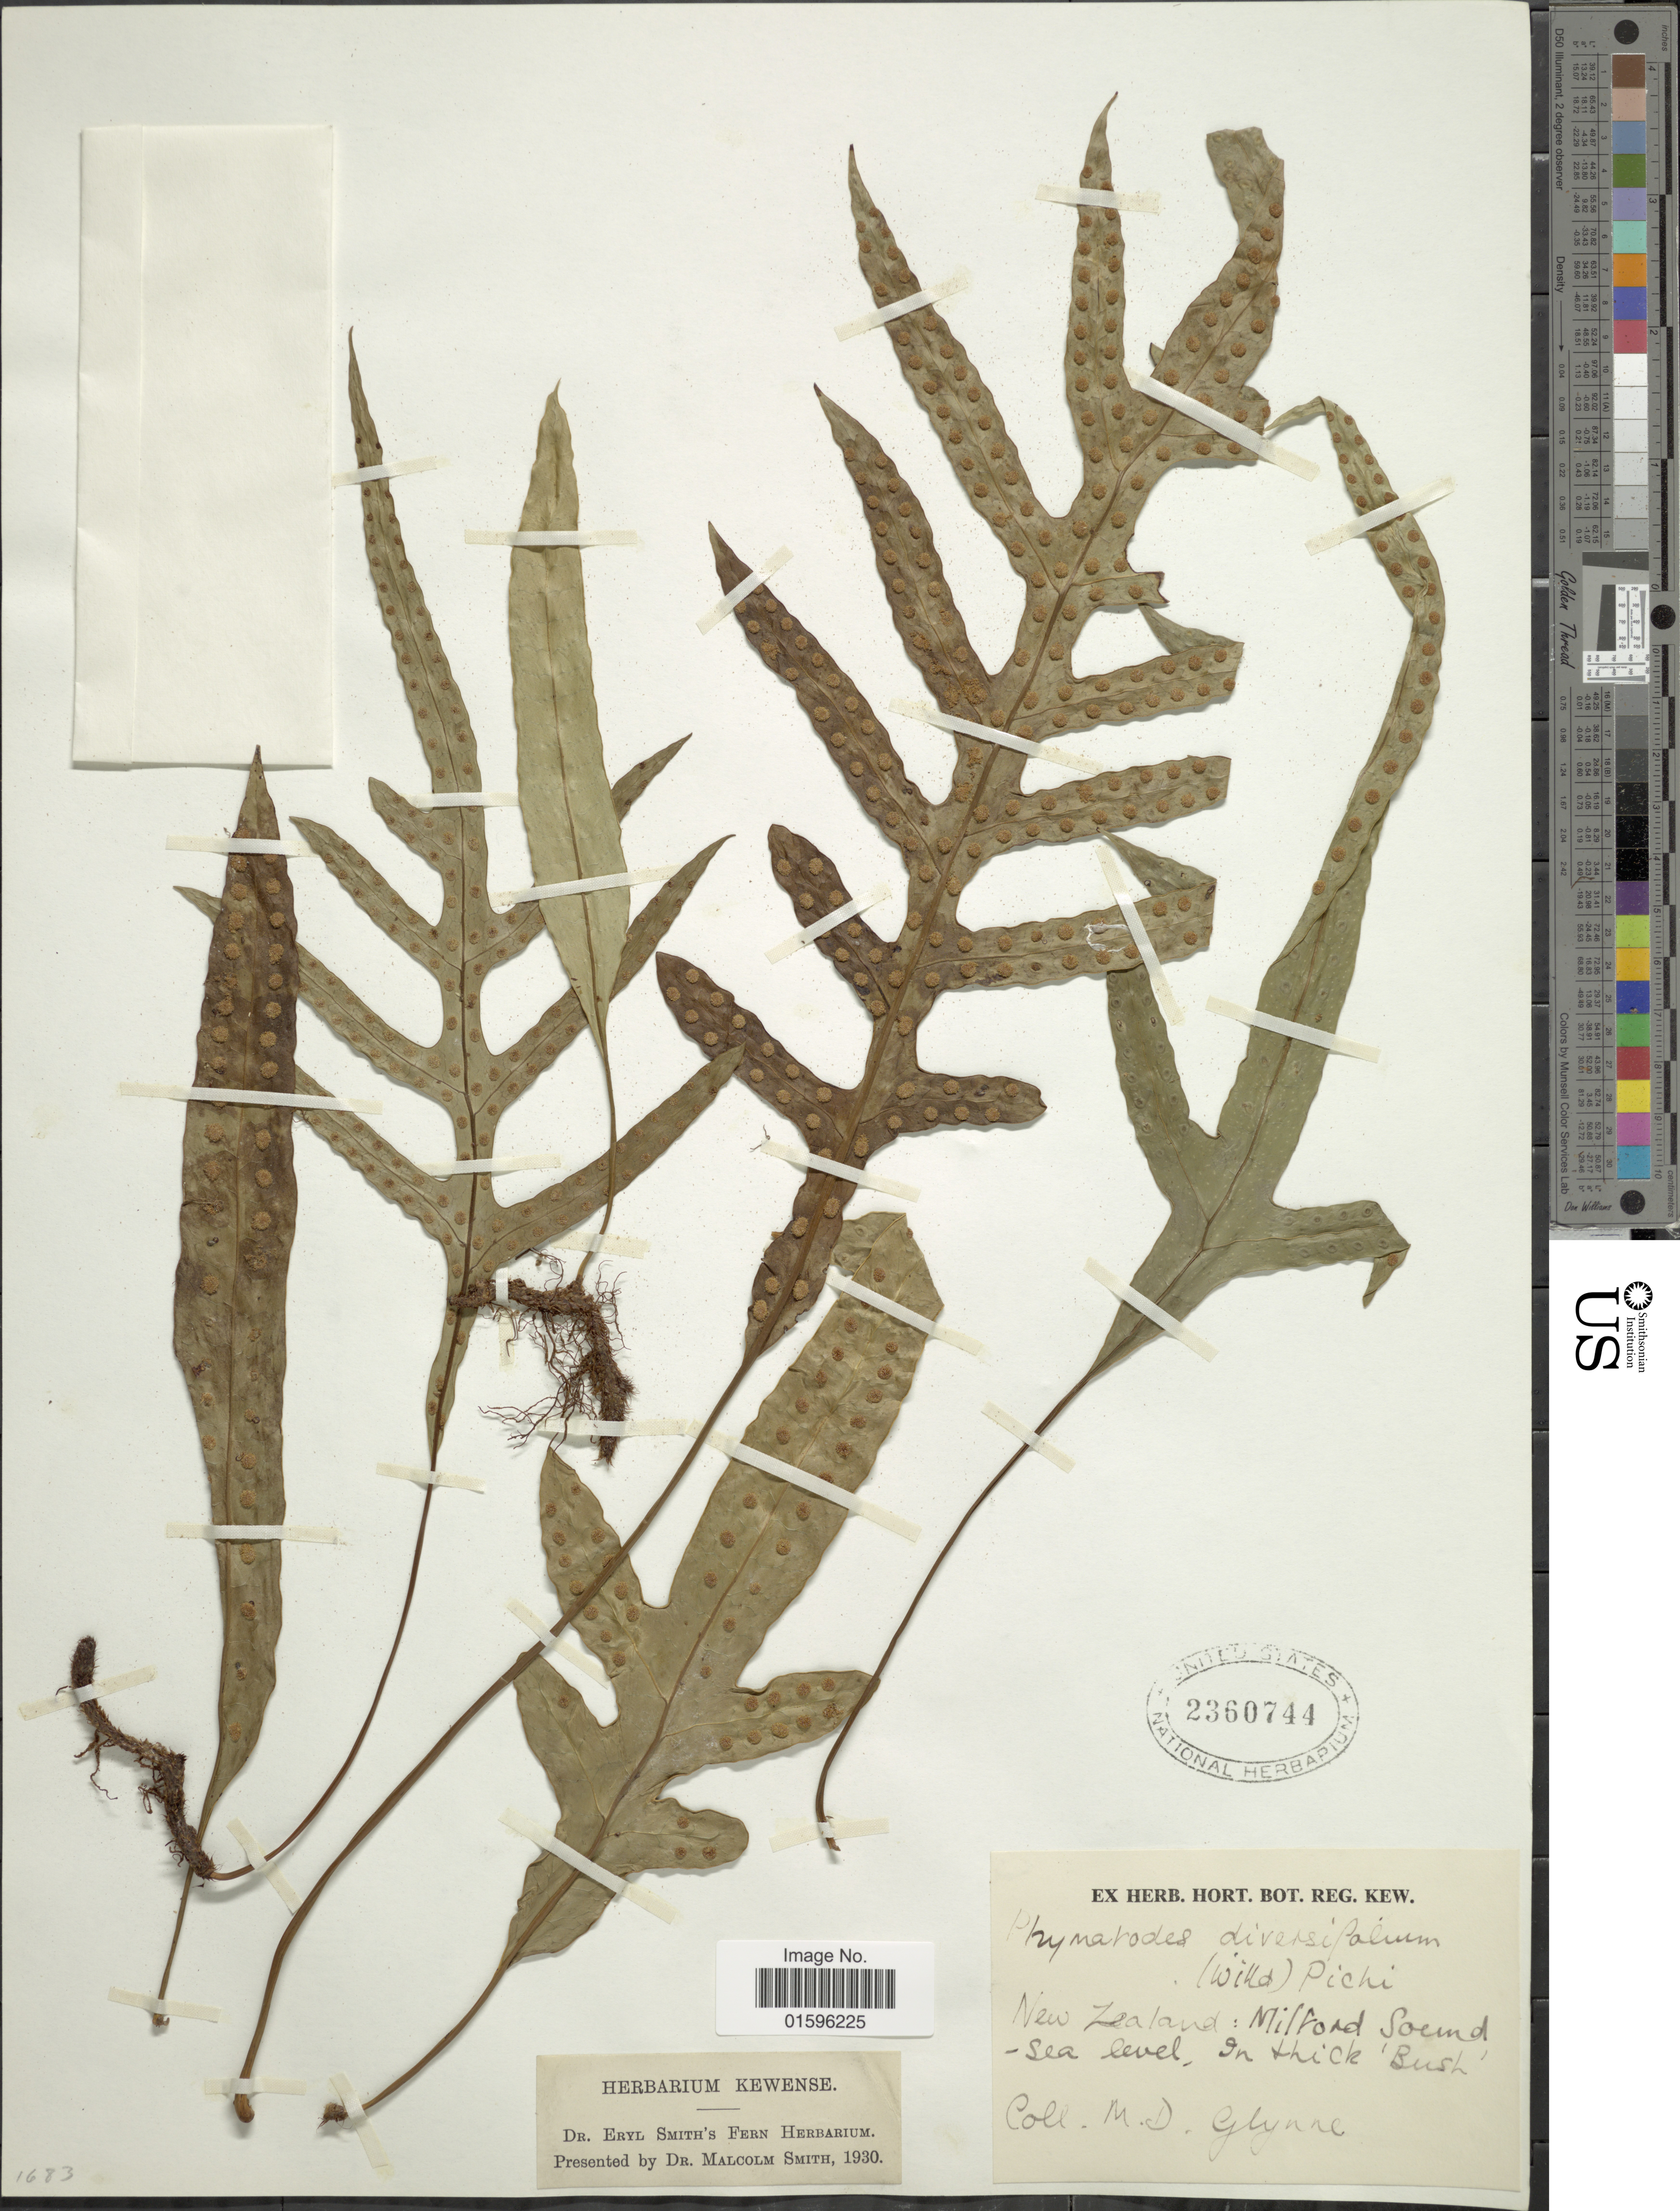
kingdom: Plantae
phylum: Tracheophyta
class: Polypodiopsida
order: Polypodiales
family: Polypodiaceae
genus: Polypodium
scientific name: Polypodium diversifolium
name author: Sw.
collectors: M. Glynne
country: New Zealand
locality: Milford Sound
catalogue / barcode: US 2360744